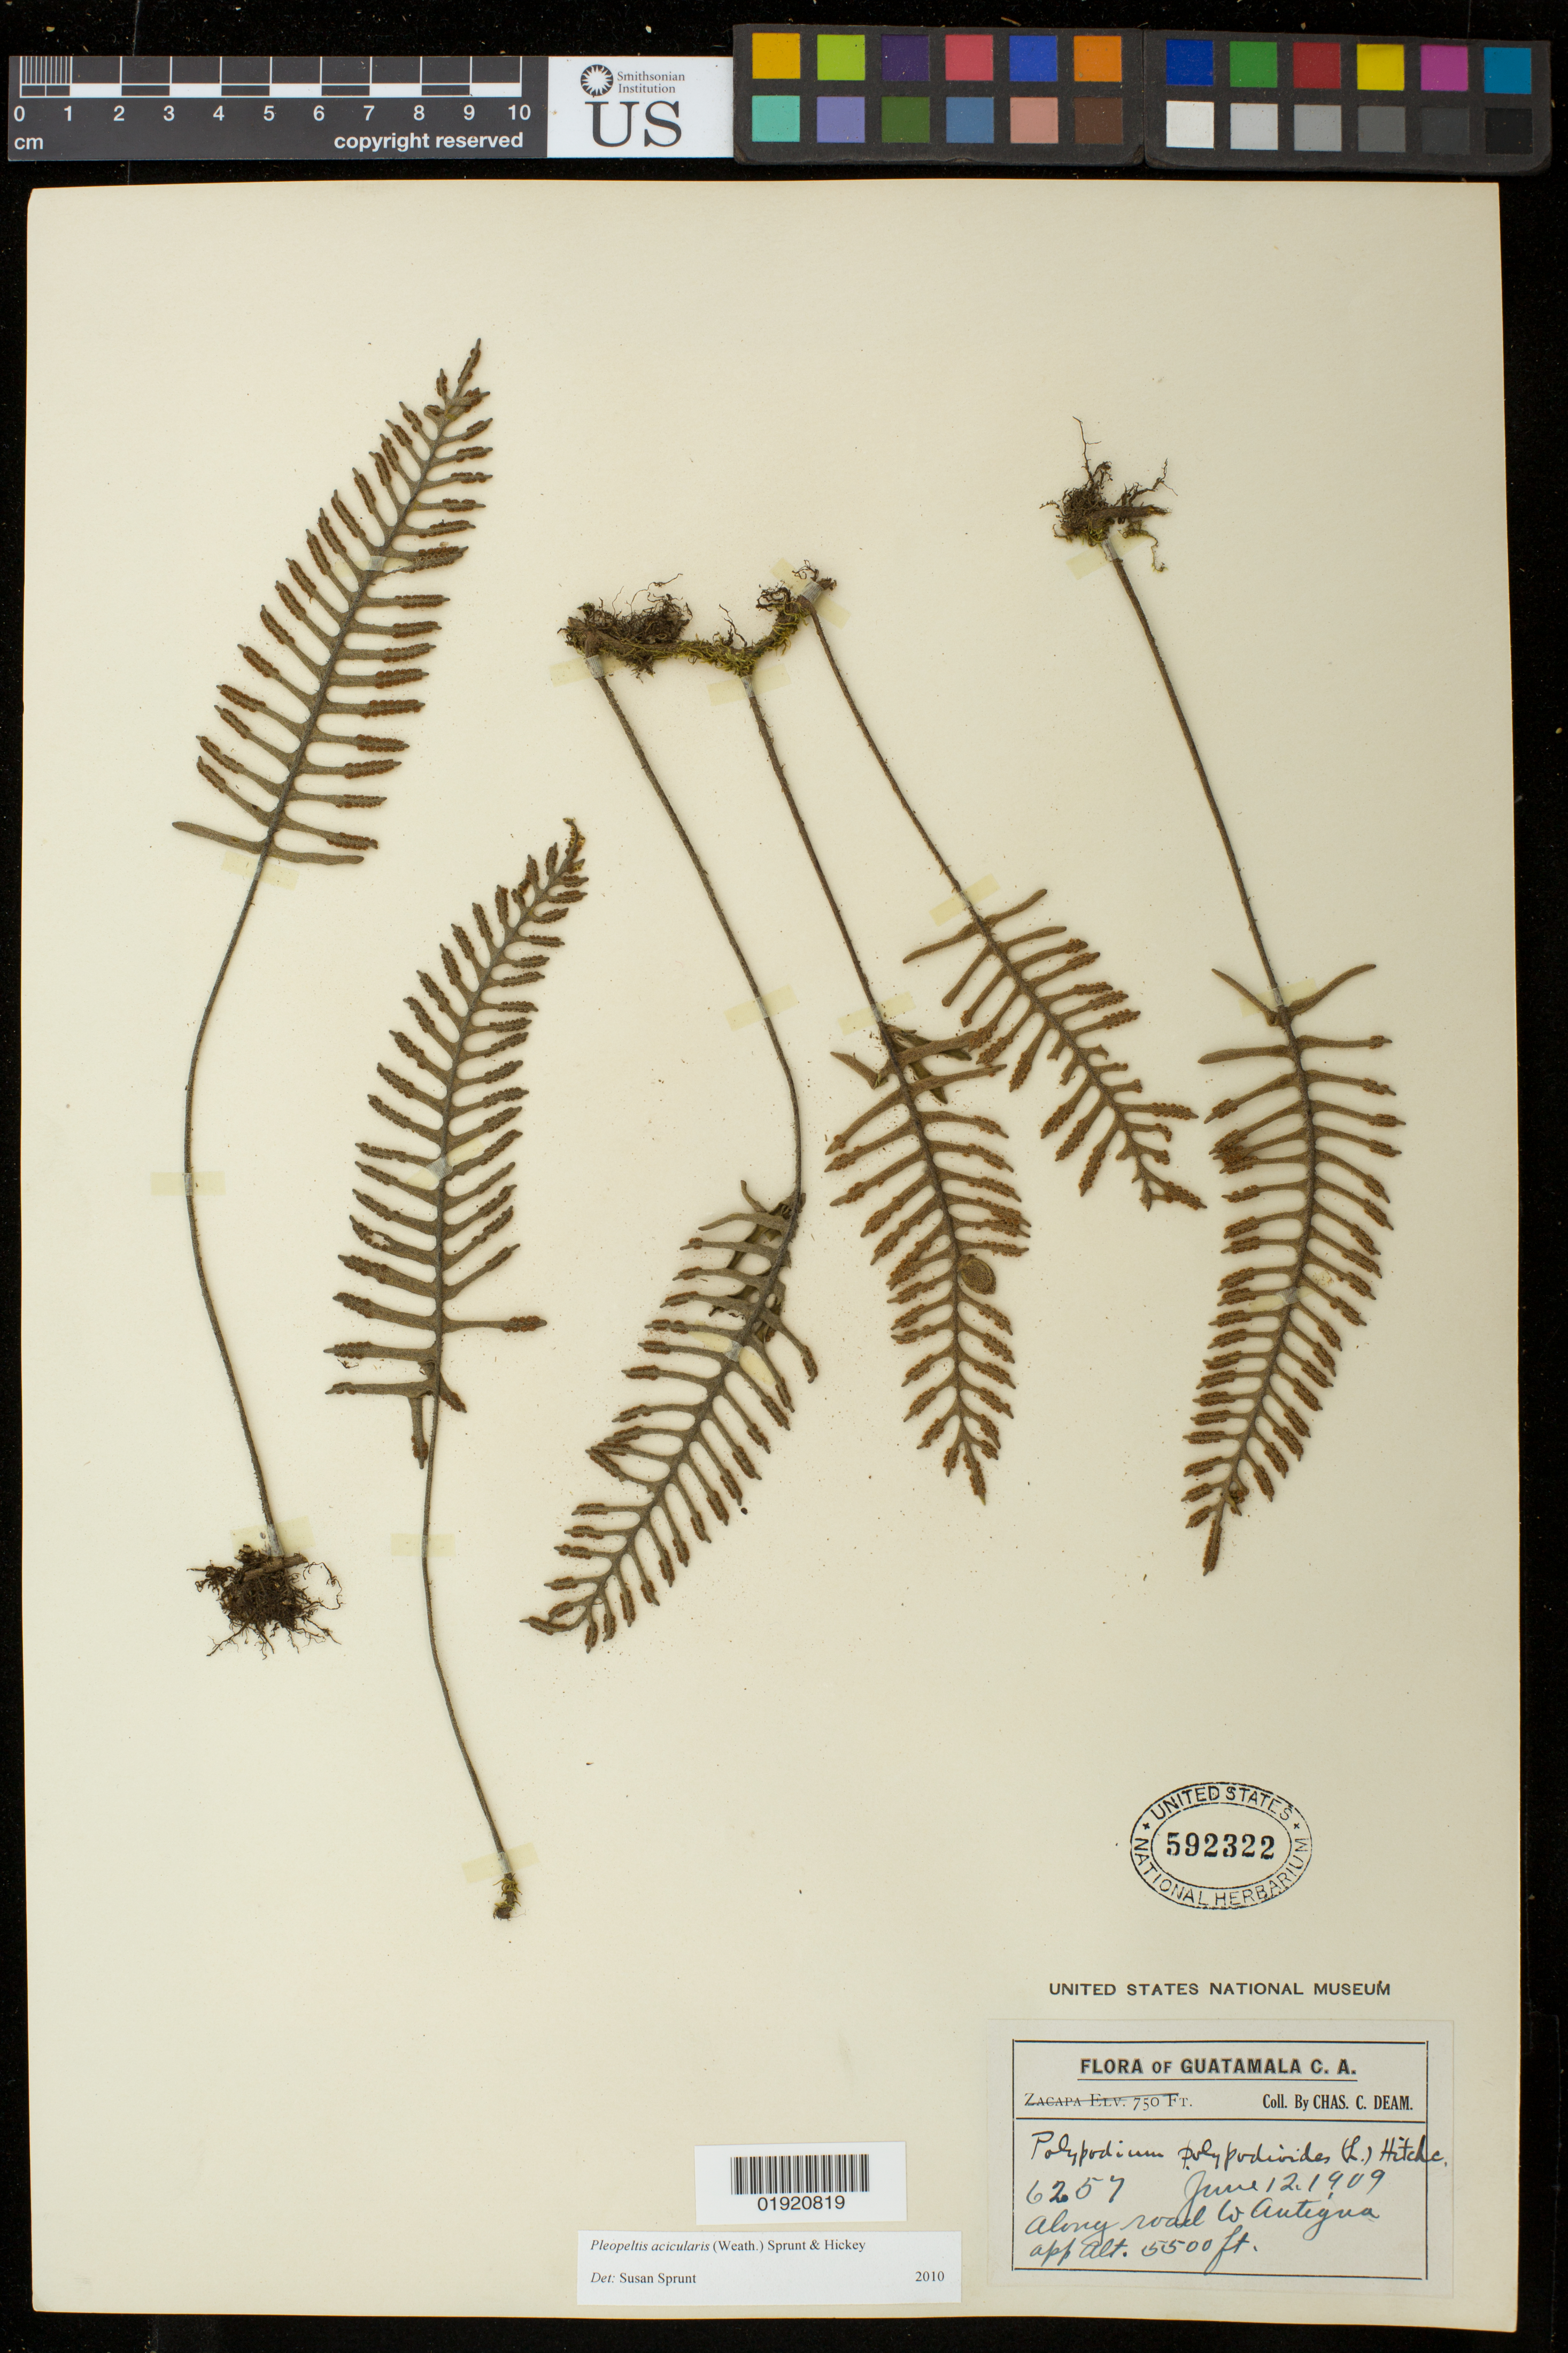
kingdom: Plantae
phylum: Tracheophyta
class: Polypodiopsida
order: Polypodiales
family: Polypodiaceae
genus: Pleopeltis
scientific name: Pleopeltis acicularis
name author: (Weath.) A.R. Sm. & Krömer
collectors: C. C. Deam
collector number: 6257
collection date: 1909-06-12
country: Guatemala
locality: Guatemala.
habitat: Along road W. Antigua.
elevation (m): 1676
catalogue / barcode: US 592322